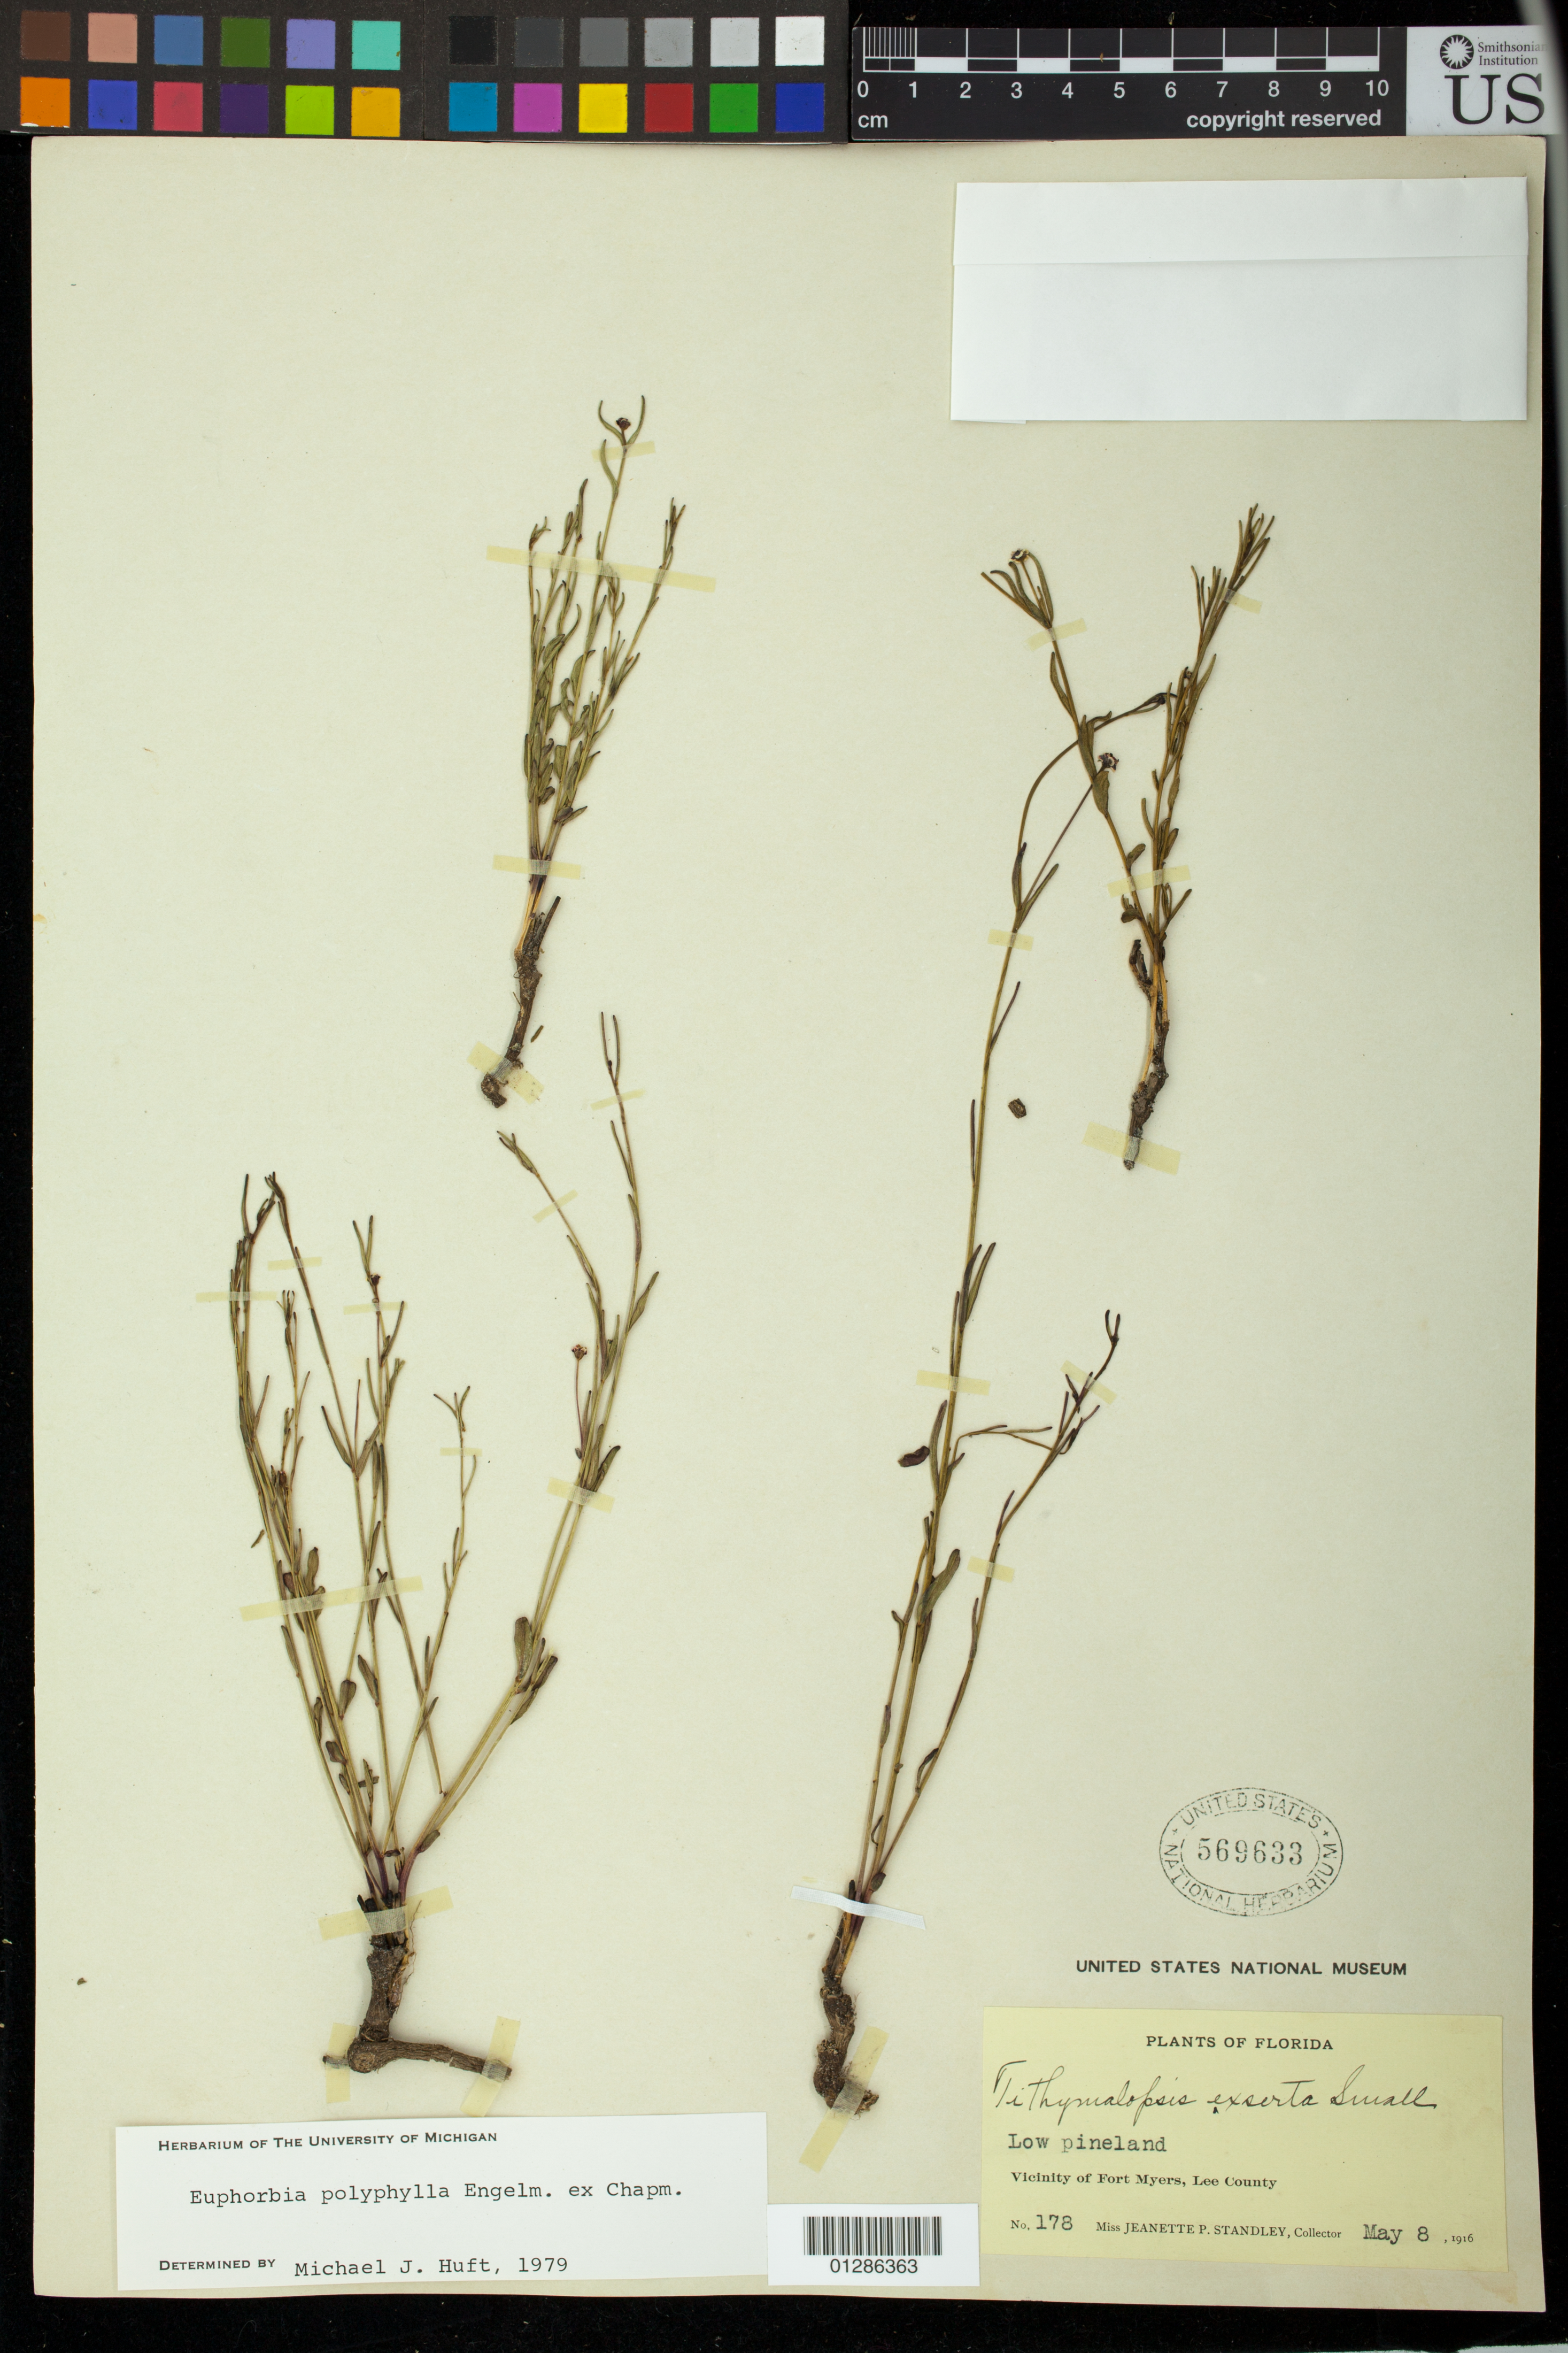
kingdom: Plantae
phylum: Tracheophyta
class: Magnoliopsida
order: Malpighiales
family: Euphorbiaceae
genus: Euphorbia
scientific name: Euphorbia polyphylla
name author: Engelm. ex Holz.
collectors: J. P. Standley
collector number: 178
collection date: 1916-05-08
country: United States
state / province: Florida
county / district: Lee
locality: Vicinity of Fort Myers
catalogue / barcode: US 569633